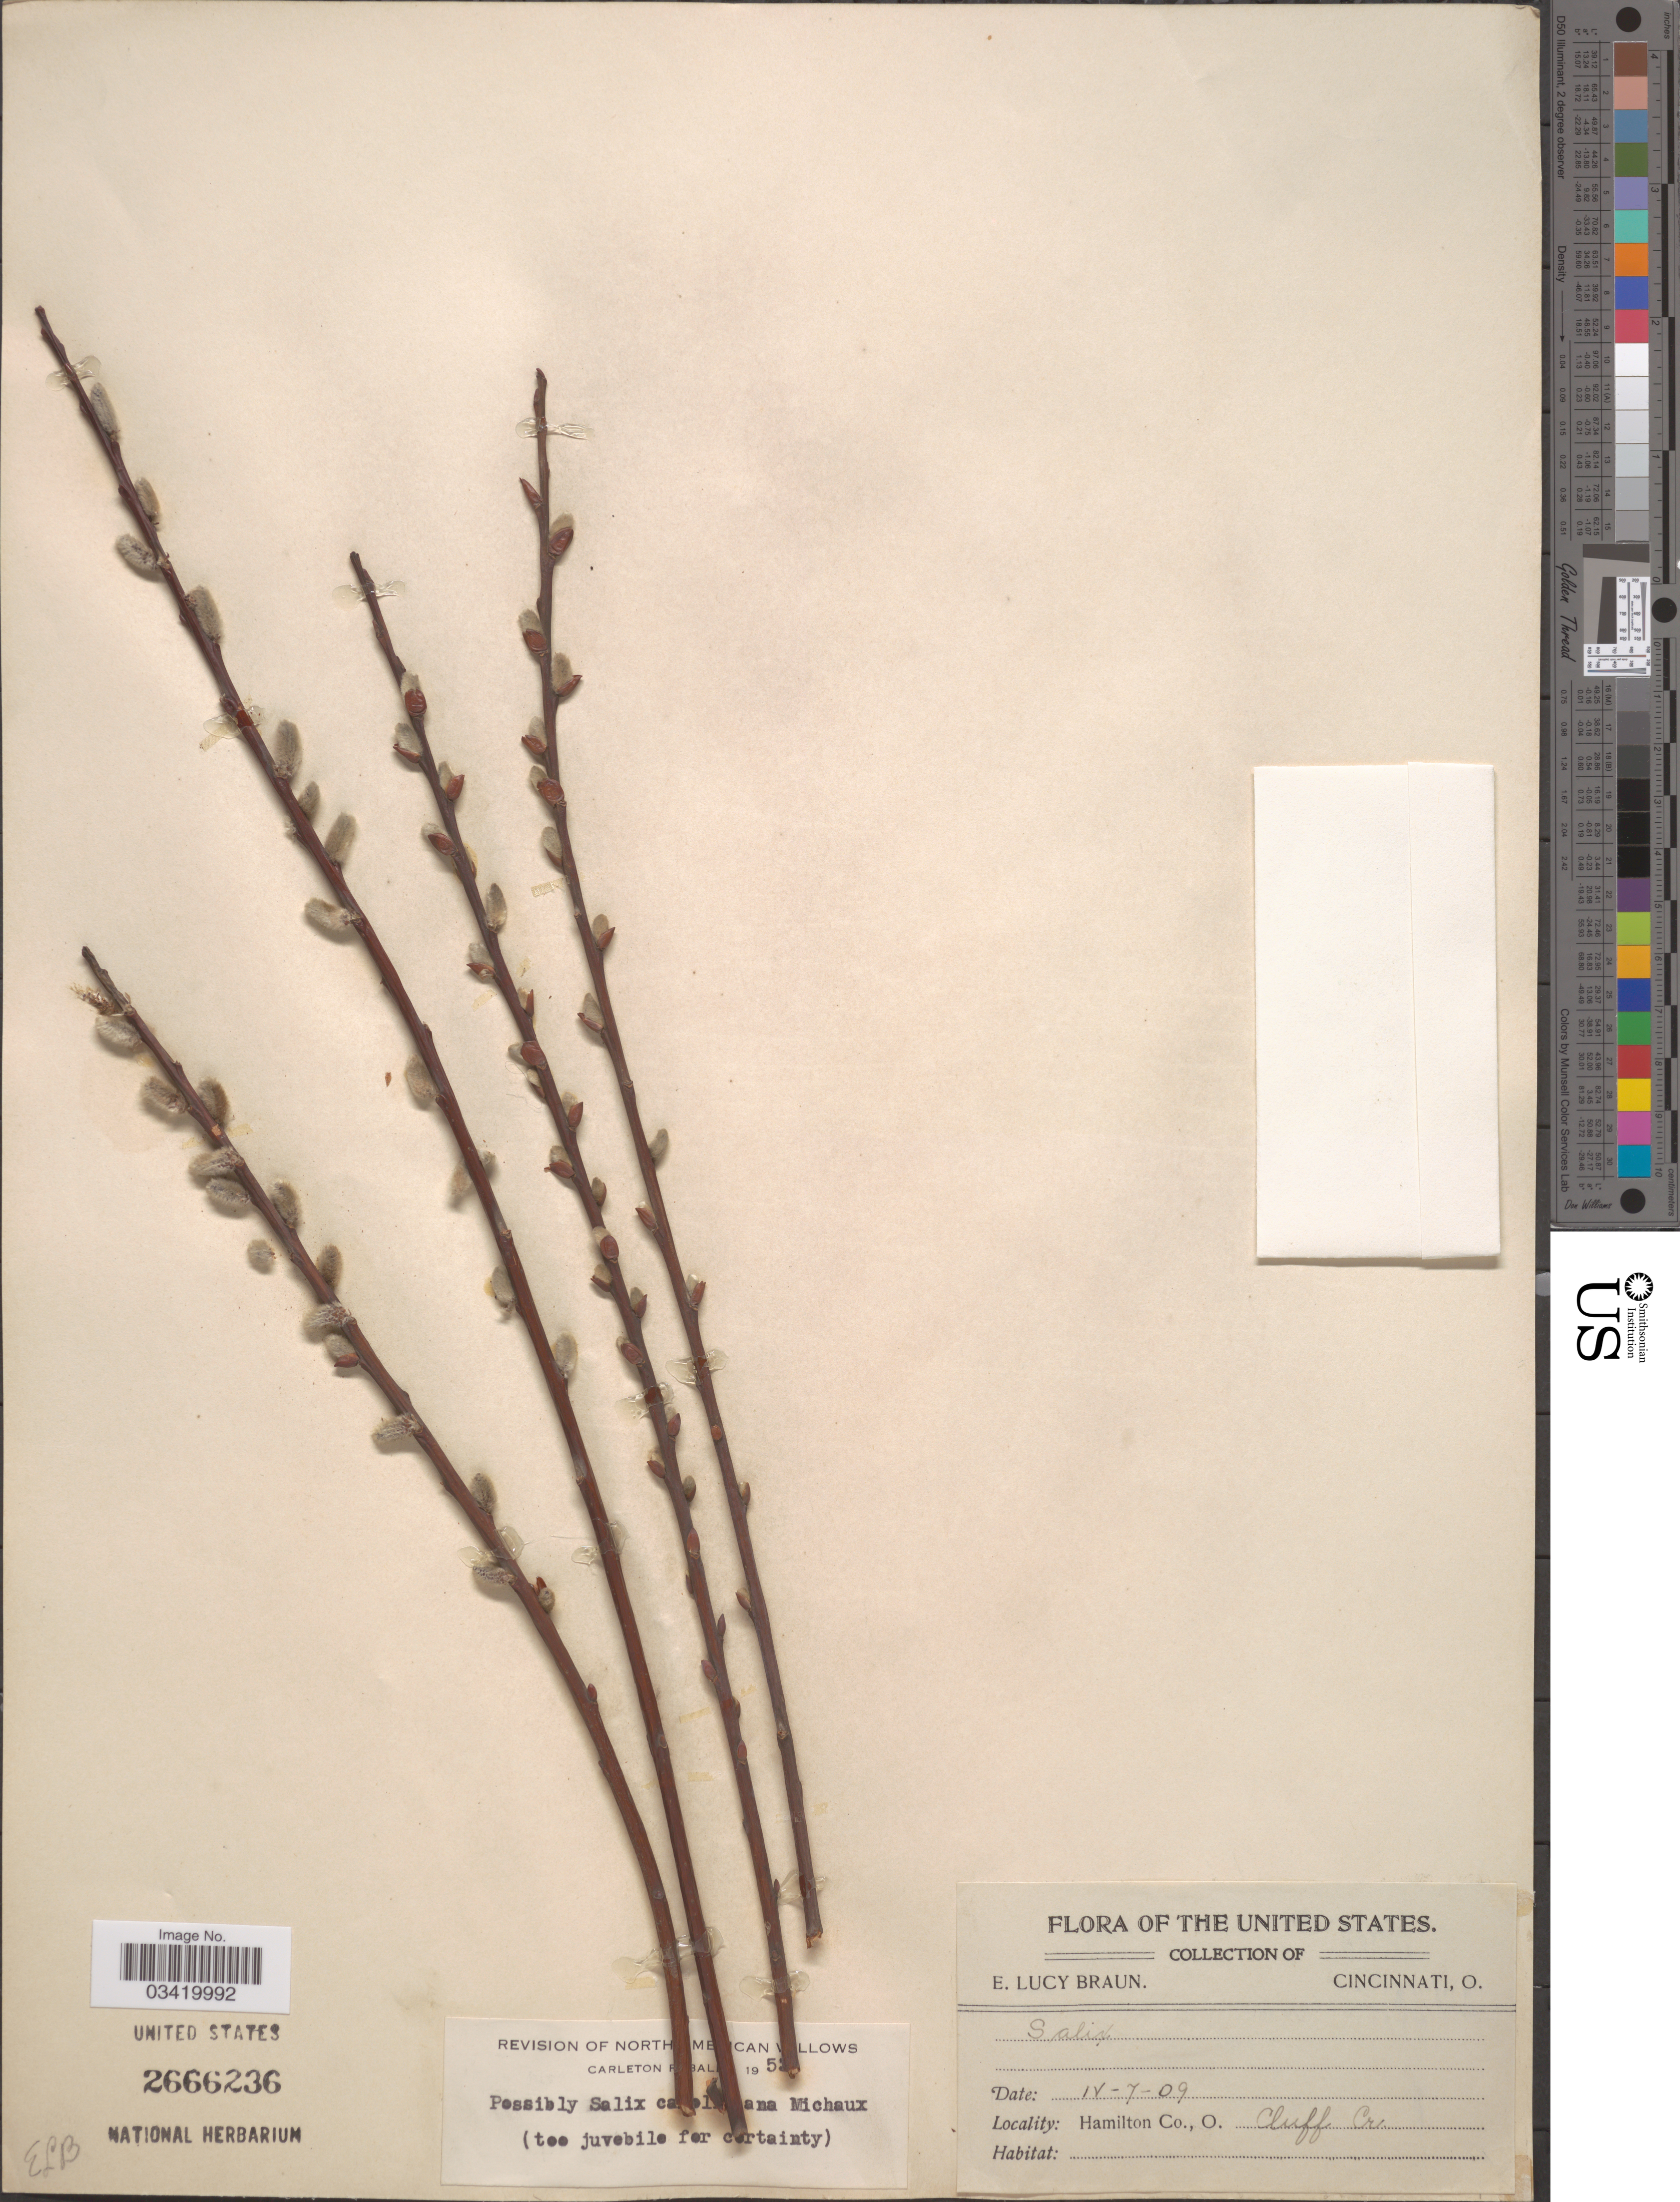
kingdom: Plantae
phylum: Tracheophyta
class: Magnoliopsida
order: Malpighiales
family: Salicaceae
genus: Salix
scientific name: Salix caroliniana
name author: Michx.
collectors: E. L. Braun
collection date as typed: Transcribed d/m/y: 7/4/9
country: United States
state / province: Ohio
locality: Hamilton Co., Cluff Cr.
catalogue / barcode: US 2666236